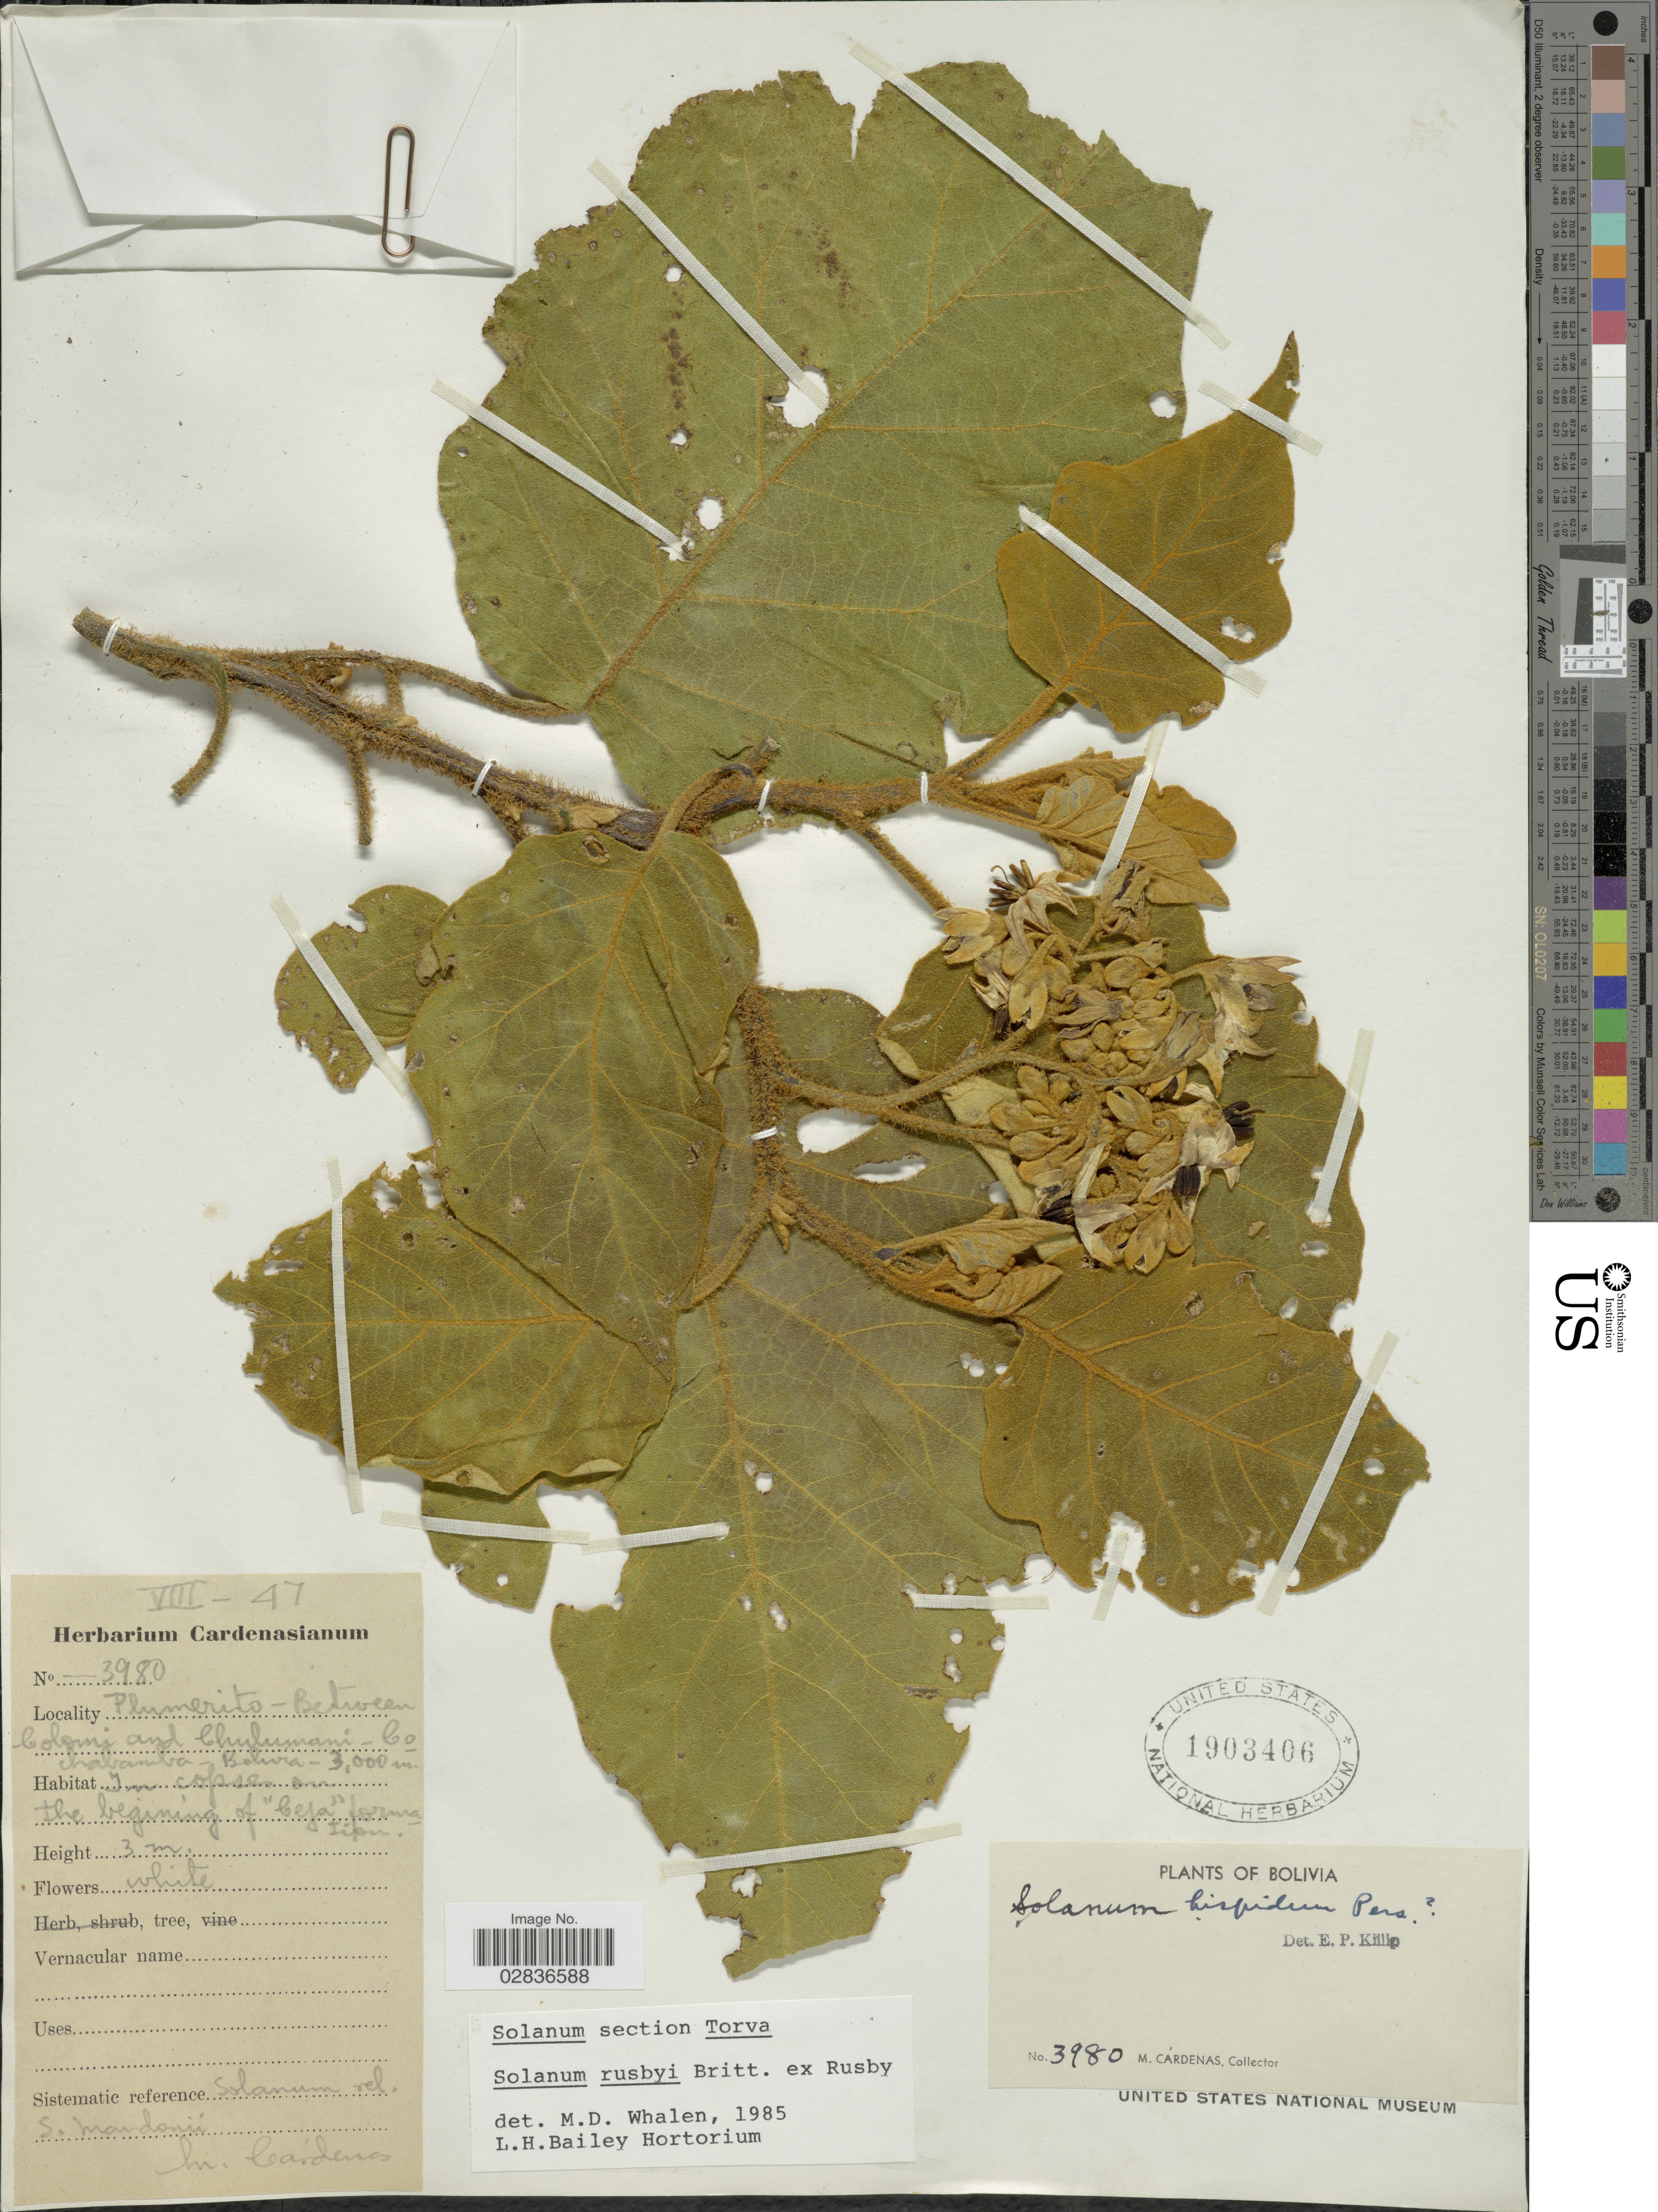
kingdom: Plantae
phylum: Tracheophyta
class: Magnoliopsida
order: Solanales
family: Solanaceae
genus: Solanum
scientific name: Solanum rusbyi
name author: Britton ex Rusby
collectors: M. Cárdenas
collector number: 3980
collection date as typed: Transcribed d/m/y: /8/47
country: Bolivia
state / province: Cochabamba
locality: Plumerito - Between Colomi and Chulumani - Cochabamba.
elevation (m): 3000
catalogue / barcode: US 1903406